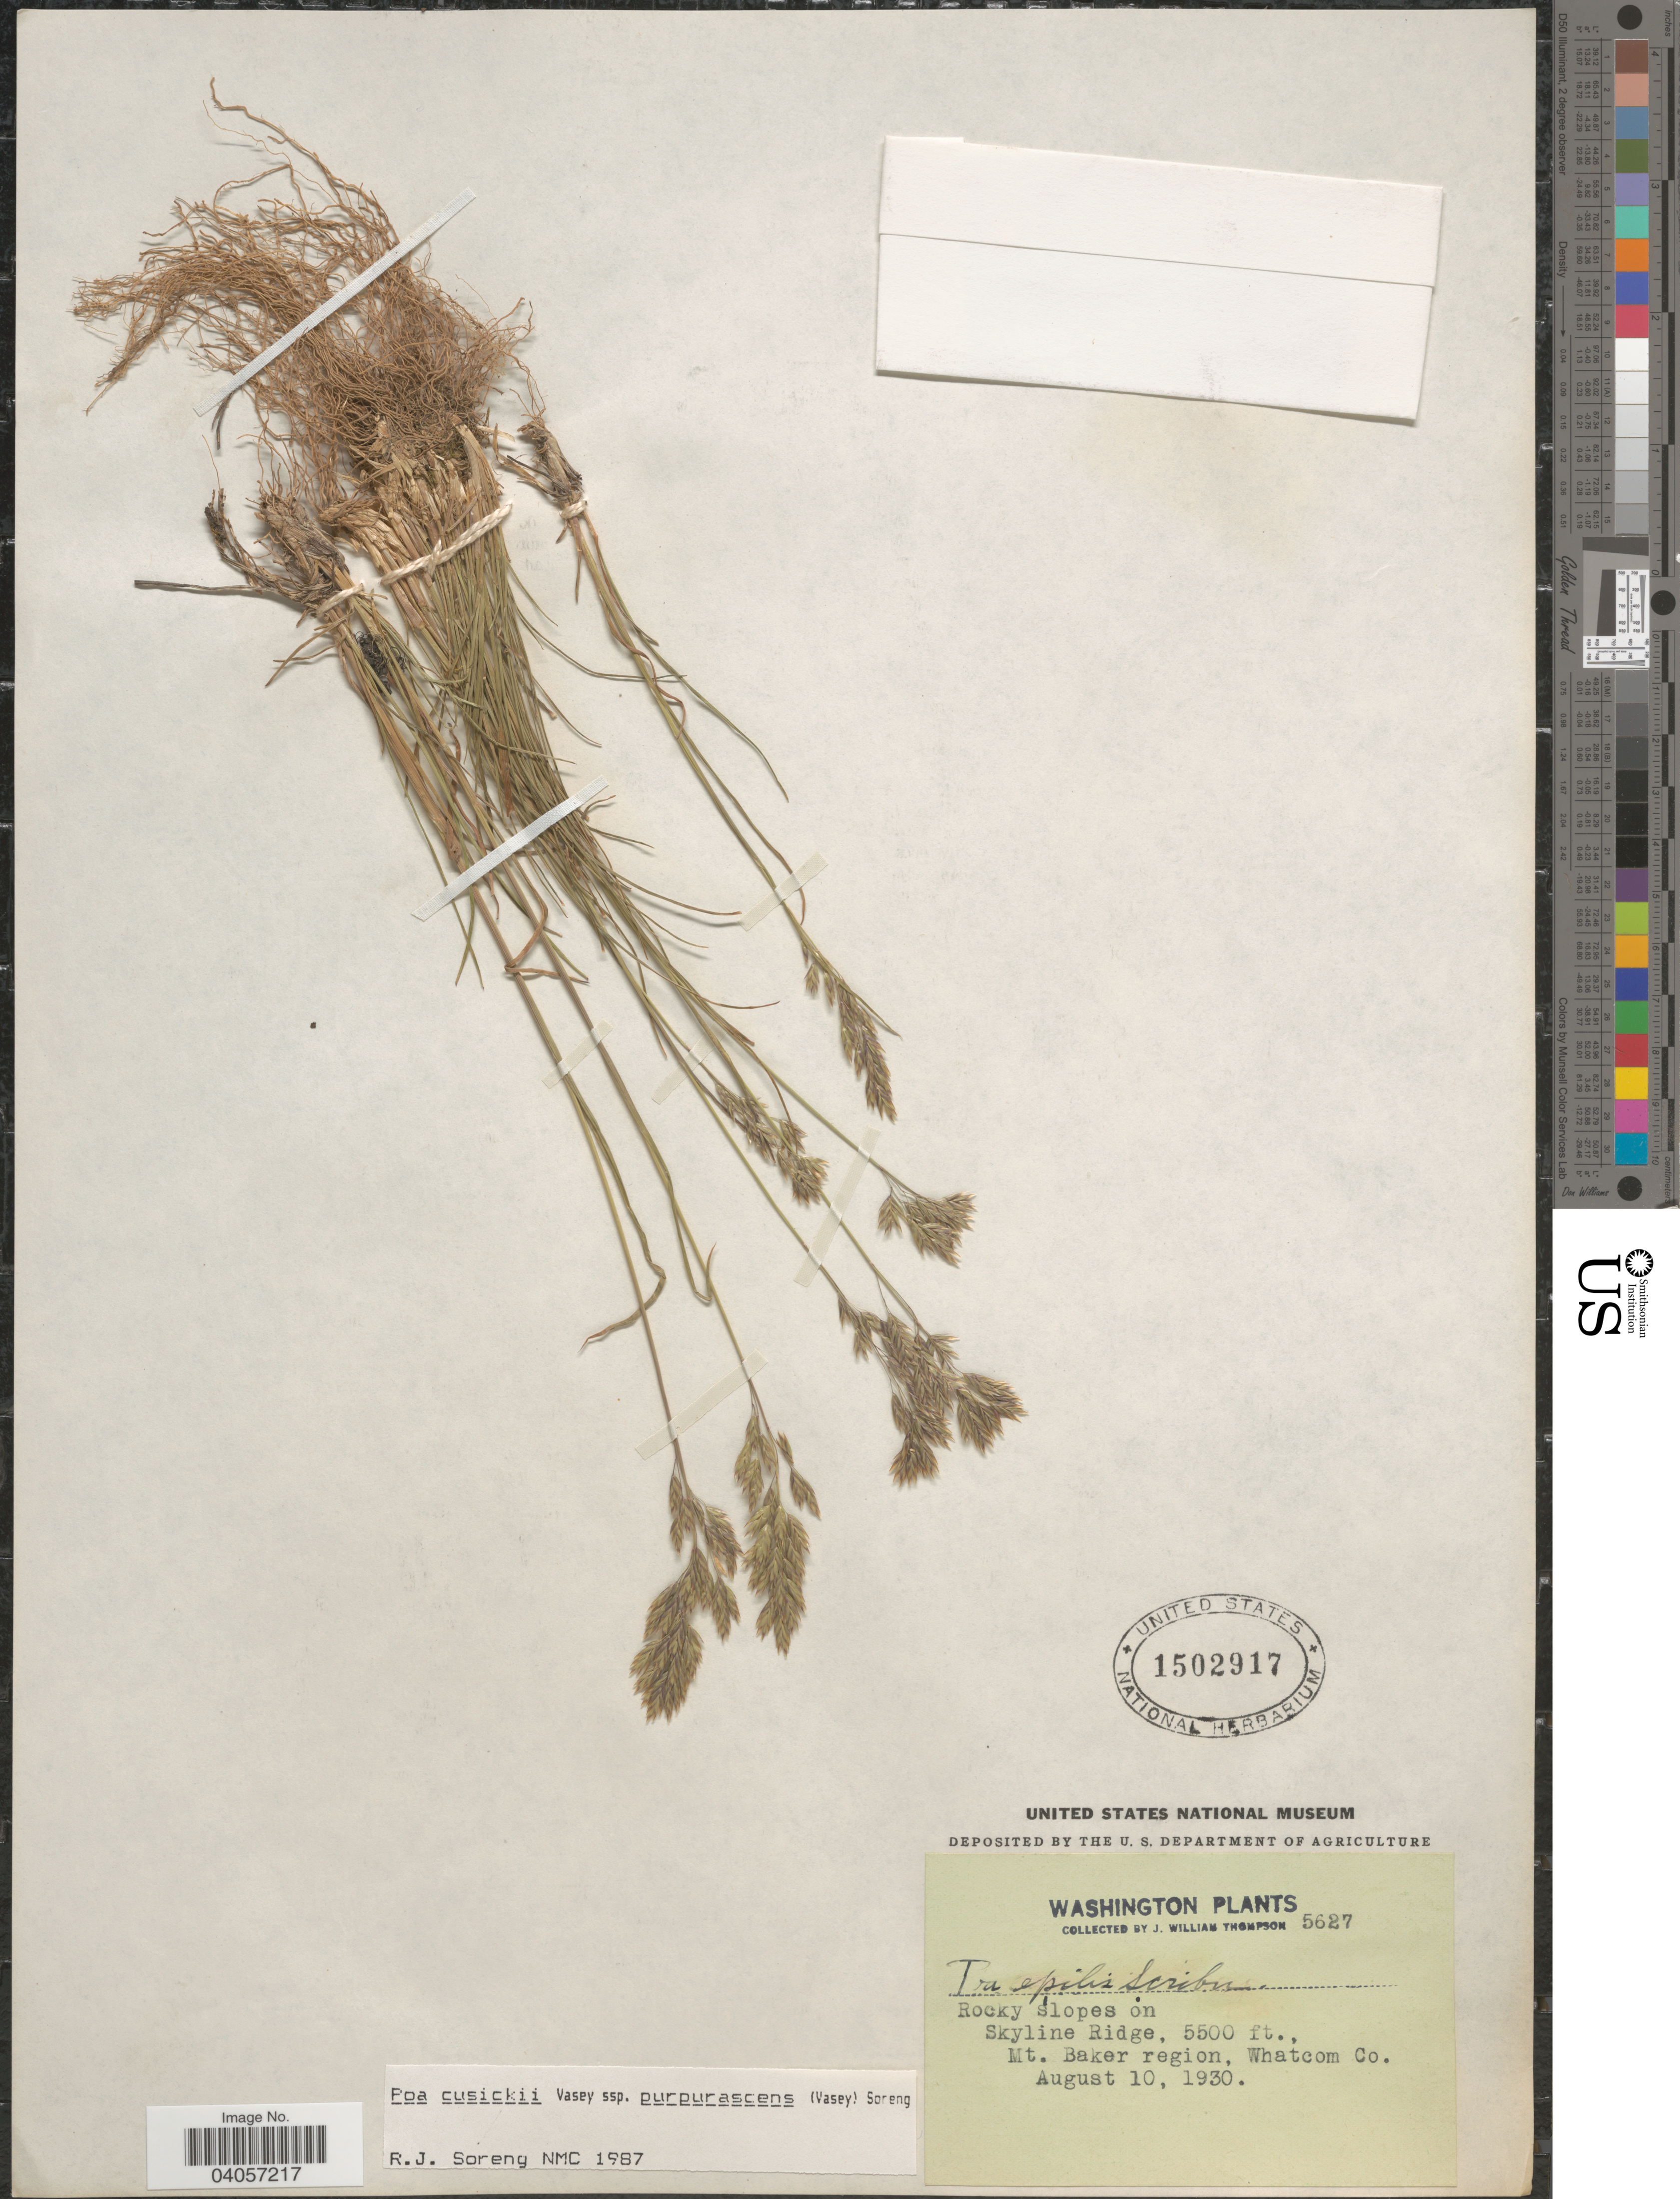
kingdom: Plantae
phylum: Tracheophyta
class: Liliopsida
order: Poales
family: Poaceae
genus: Poa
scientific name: Poa cusickii subsp. purpurascens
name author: (Vasey) Soreng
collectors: J. W. Thompson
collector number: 5627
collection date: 1930-08-10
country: United States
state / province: Washington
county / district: Whatcom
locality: Rocky slopes on Skyline Ridge, Mt. Baker Region, Whatcom Co.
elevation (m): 1676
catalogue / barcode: US 1502917